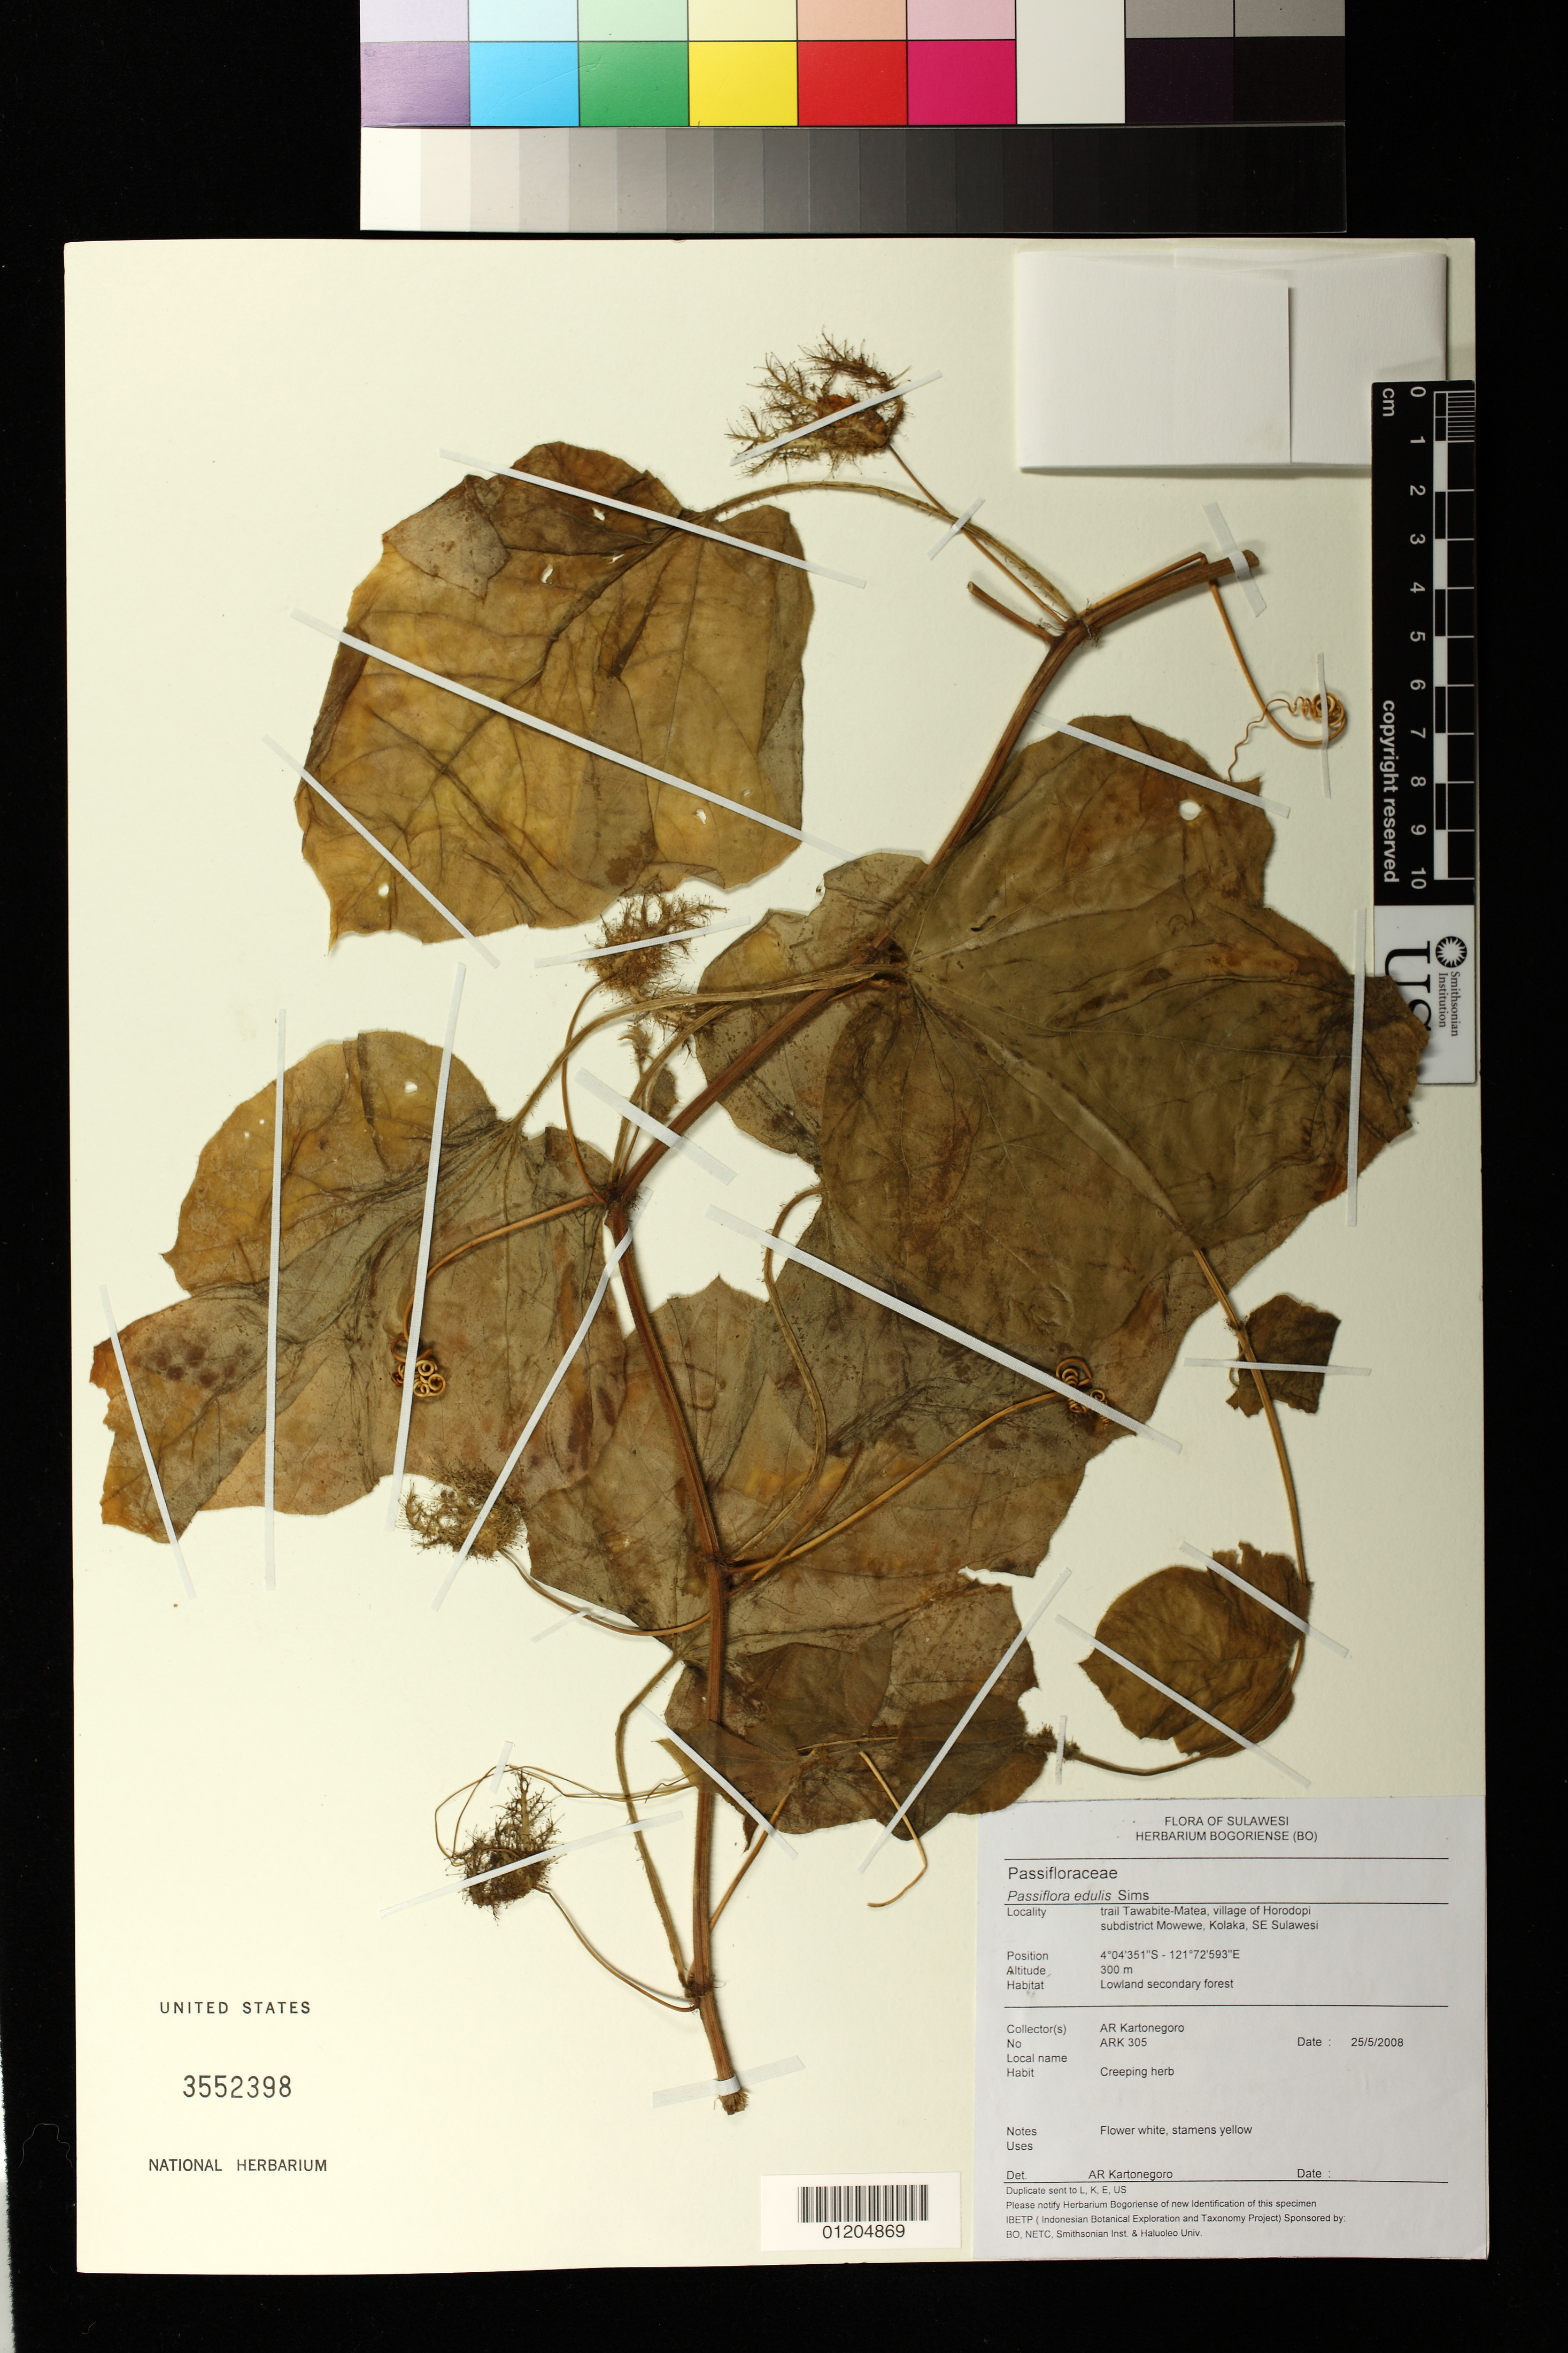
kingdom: Plantae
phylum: Tracheophyta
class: Magnoliopsida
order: Malpighiales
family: Passifloraceae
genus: Passiflora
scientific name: Passiflora foetida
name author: L.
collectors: A. Kartonegoro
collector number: ARK 305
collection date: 2008-05-25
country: Indonesia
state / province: Sulawesi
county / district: Sulawesi Tenggara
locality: Trail Tawabite-Matea, village of Horodopi, subdistrict Mowewe,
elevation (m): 300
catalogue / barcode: US 3552398